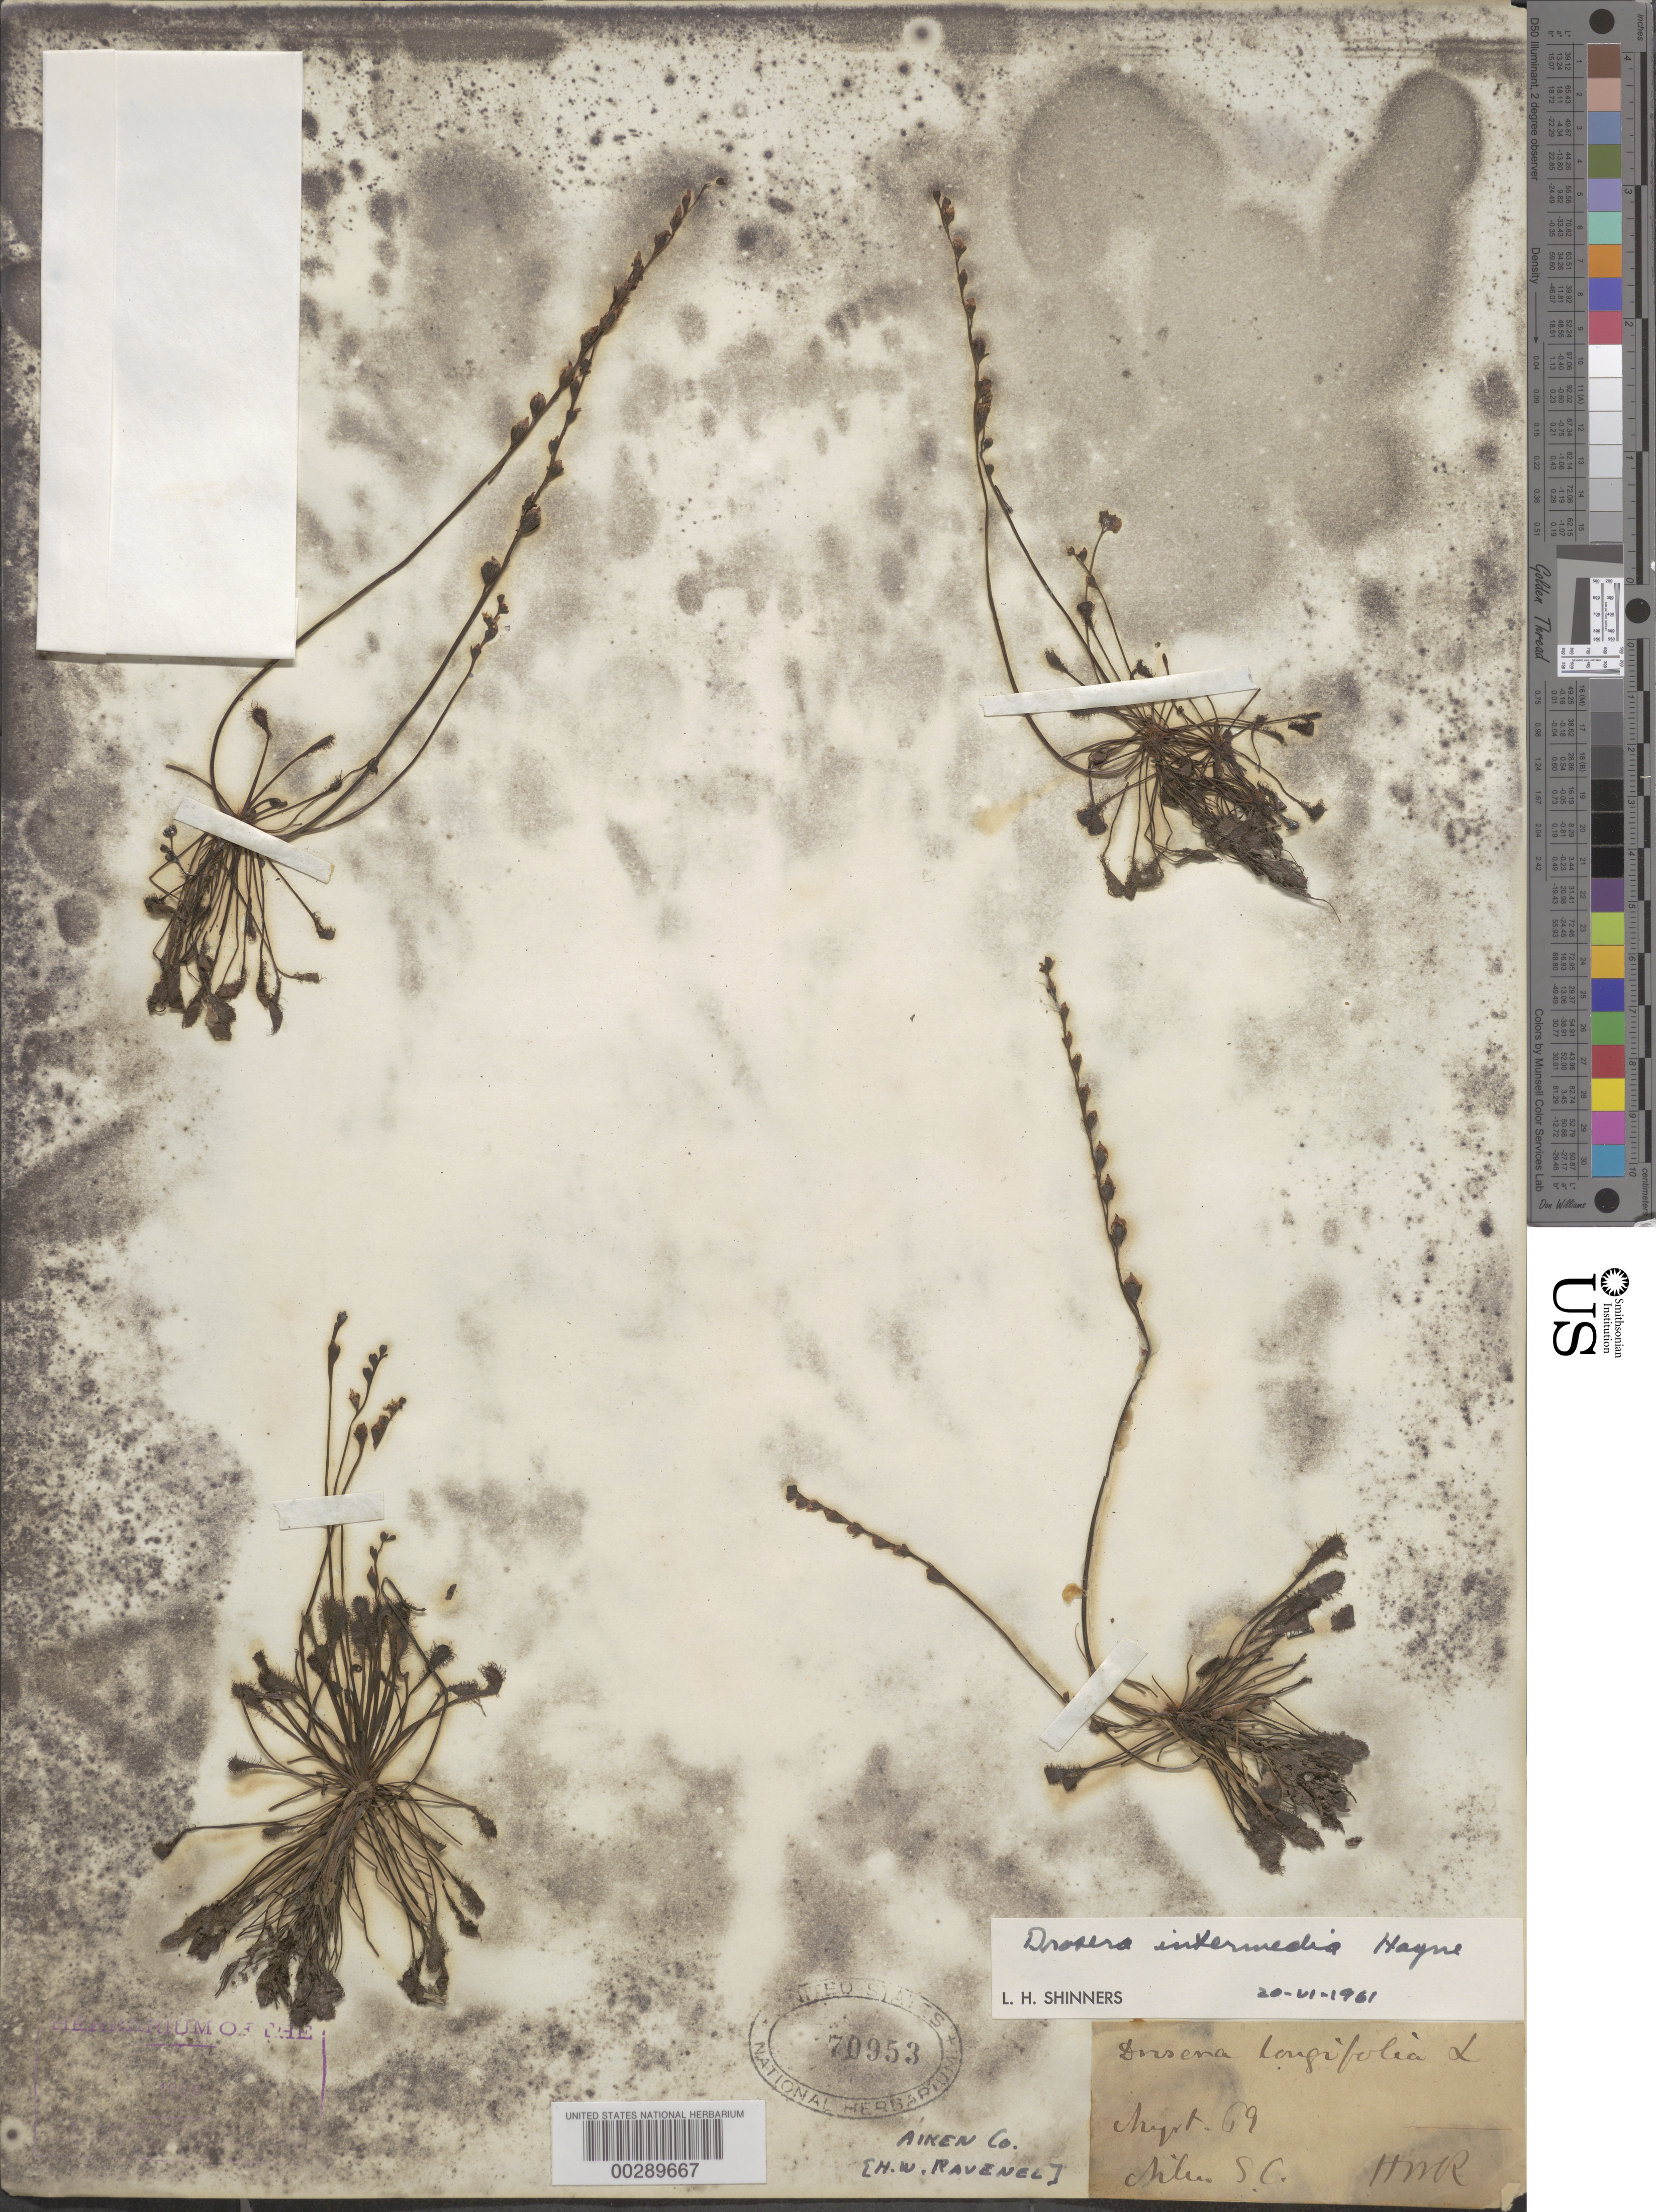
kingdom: Plantae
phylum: Tracheophyta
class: Magnoliopsida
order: Caryophyllales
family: Droseraceae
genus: Drosera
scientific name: Drosera intermedia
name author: Hayne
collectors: H. Ravenel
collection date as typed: Aug 1869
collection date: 1869-08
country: United States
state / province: South Carolina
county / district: Aiken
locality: Aiken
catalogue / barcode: US 70953